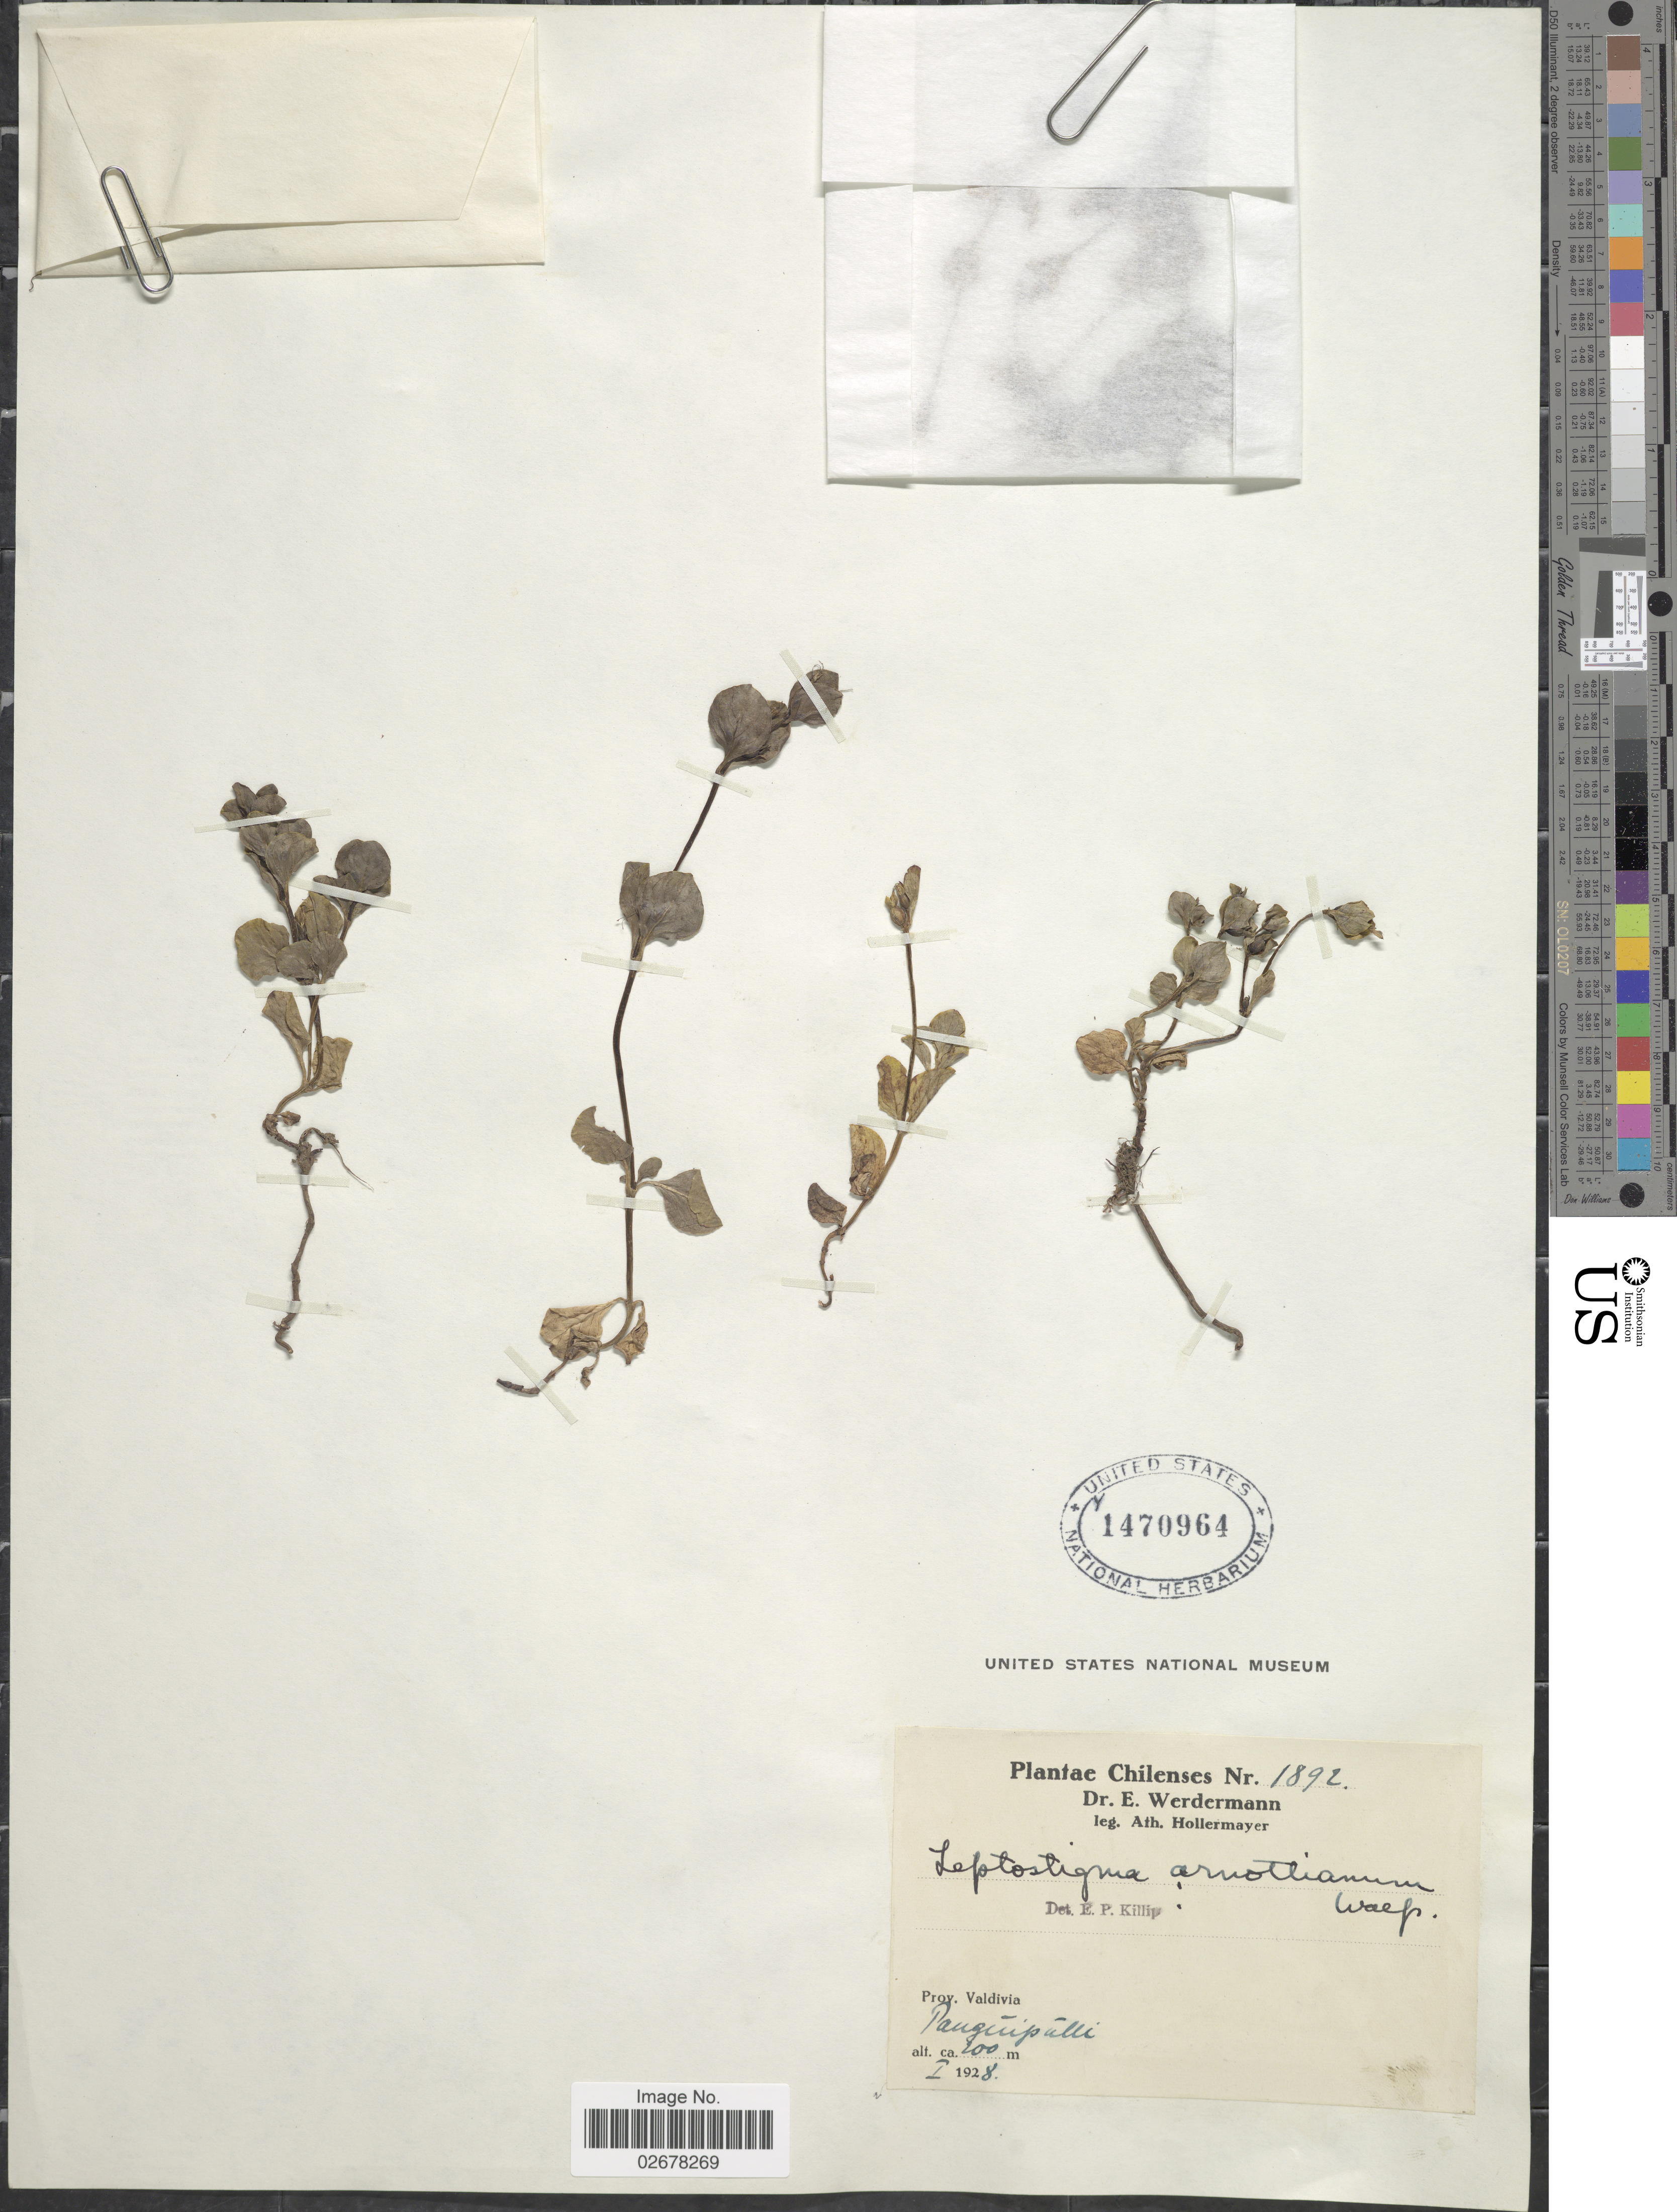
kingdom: Plantae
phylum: Tracheophyta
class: Magnoliopsida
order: Gentianales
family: Rubiaceae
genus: Leptostigma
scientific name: Leptostigma arnottianum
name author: Walp.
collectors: A. Hollermayer & E. Werdermann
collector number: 1892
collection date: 1928-01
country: Chile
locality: Chilenses, Prov. Valdivia, Panguipulli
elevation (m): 200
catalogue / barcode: US 1470964